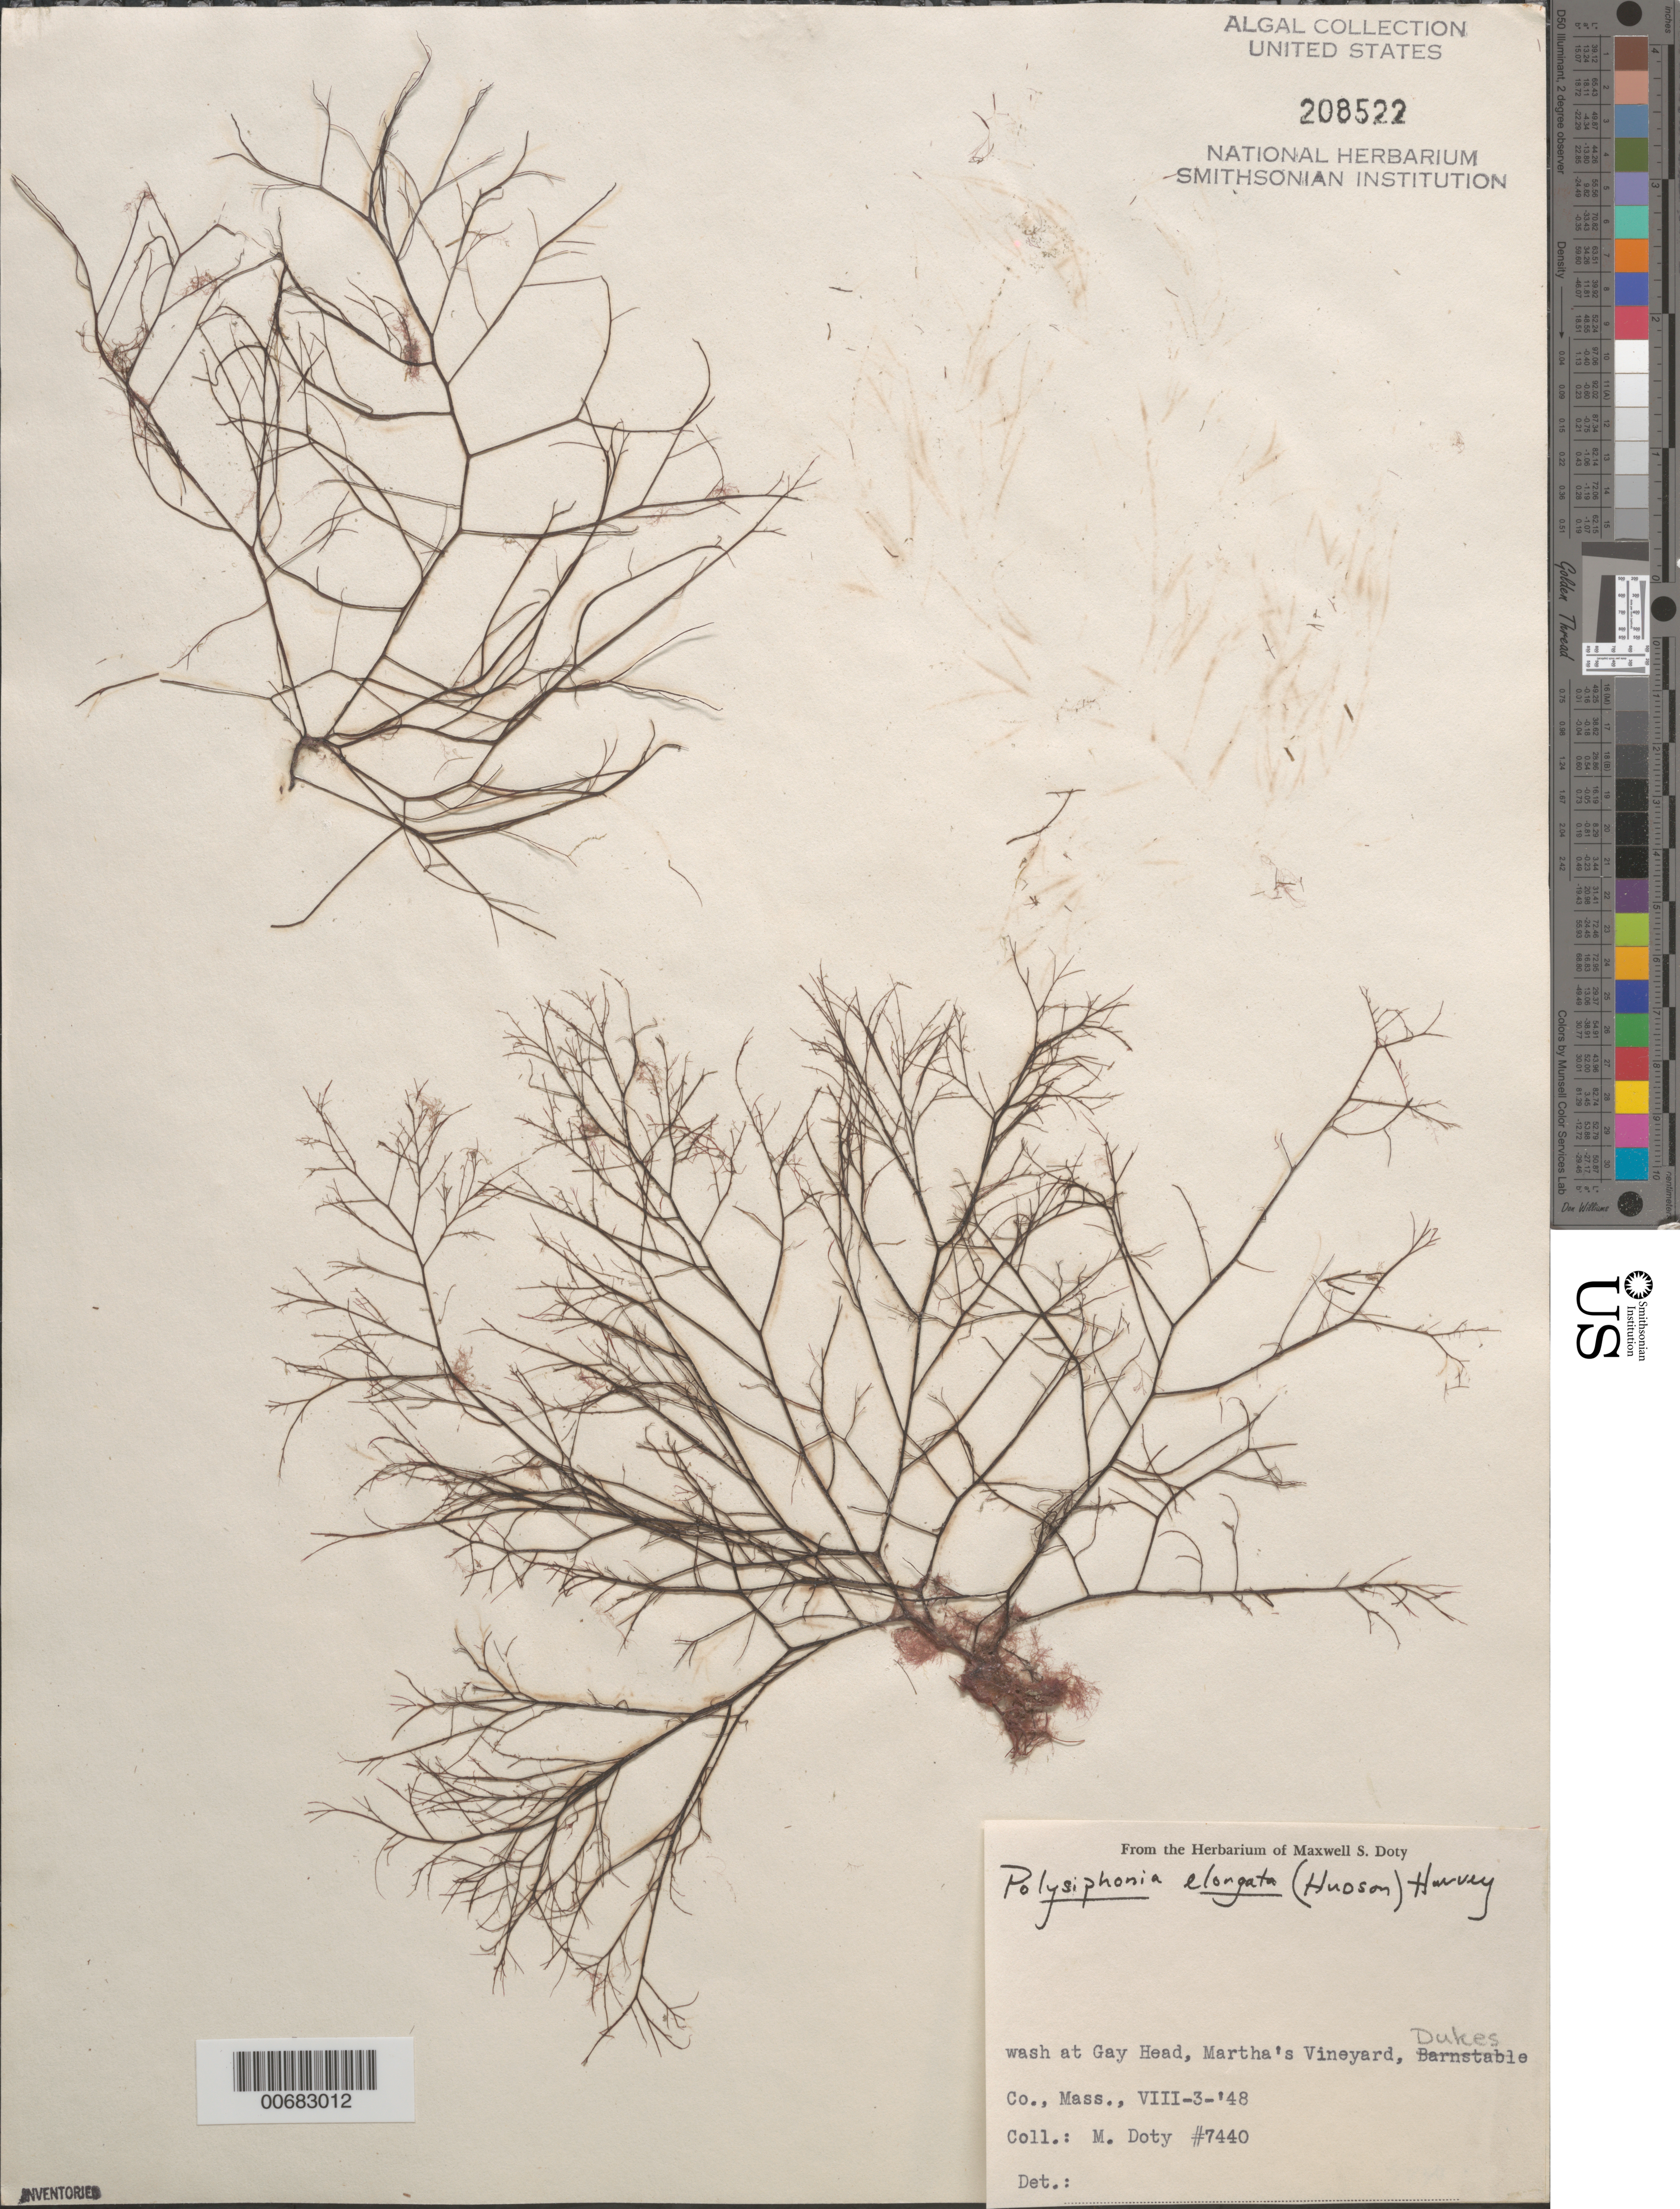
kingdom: Plantae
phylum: Rhodophyta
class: Florideophyceae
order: Ceramiales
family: Rhodomelaceae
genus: Carradoriella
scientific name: Carradoriella elongata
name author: (Hudson) Savoie & G.W. Saunders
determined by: Algae name updating Project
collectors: M. S. Doty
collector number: MSD 7440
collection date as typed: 03 Aug 1948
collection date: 1948-08-03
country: United States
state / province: Massachusetts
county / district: Dukes County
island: Martha's Vineyard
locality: Gay Head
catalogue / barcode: US 208522